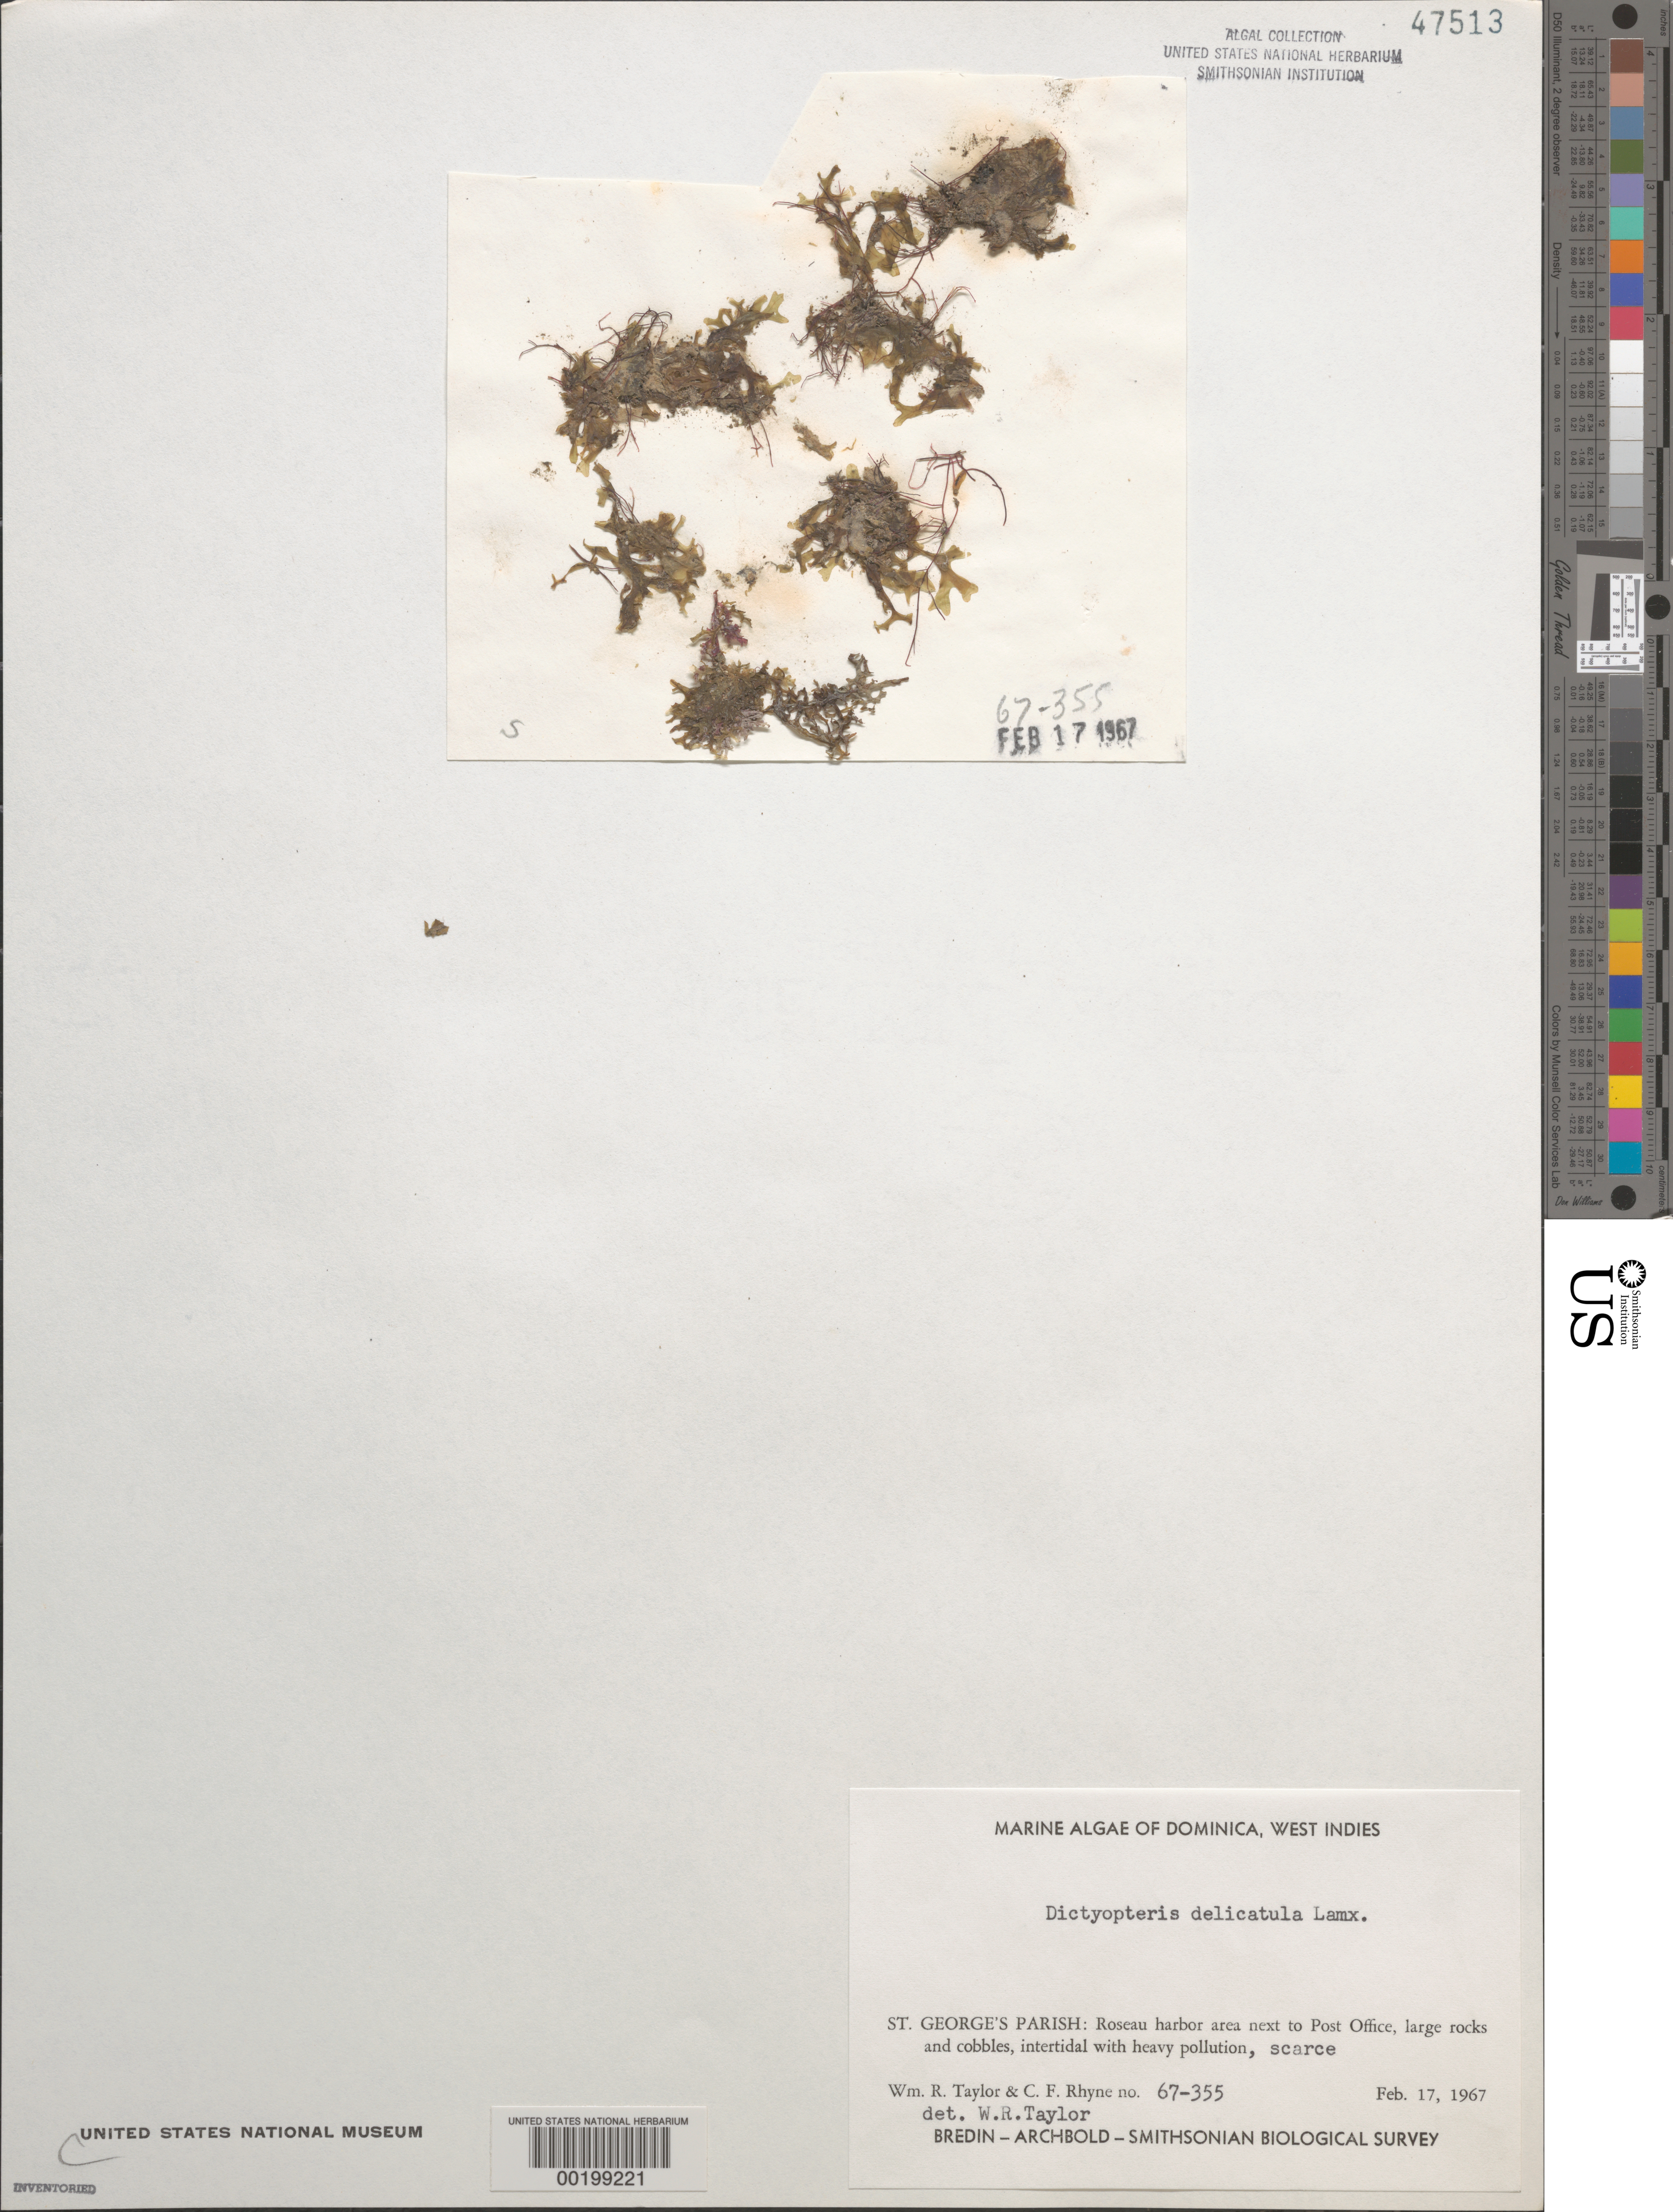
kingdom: Chromista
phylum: Ochrophyta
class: Phaeophyceae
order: Dictyotales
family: Dictyotaceae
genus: Dictyopteris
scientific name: Dictyopteris delicatula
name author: J.V.Lamouroux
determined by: Taylor, William R.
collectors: W. R. Taylor & C. Rhyne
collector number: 67-355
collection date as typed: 17 Feb 1967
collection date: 1967-02-17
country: Dominica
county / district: St. George's Parish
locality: Roseau harbor, post office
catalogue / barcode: US 47513